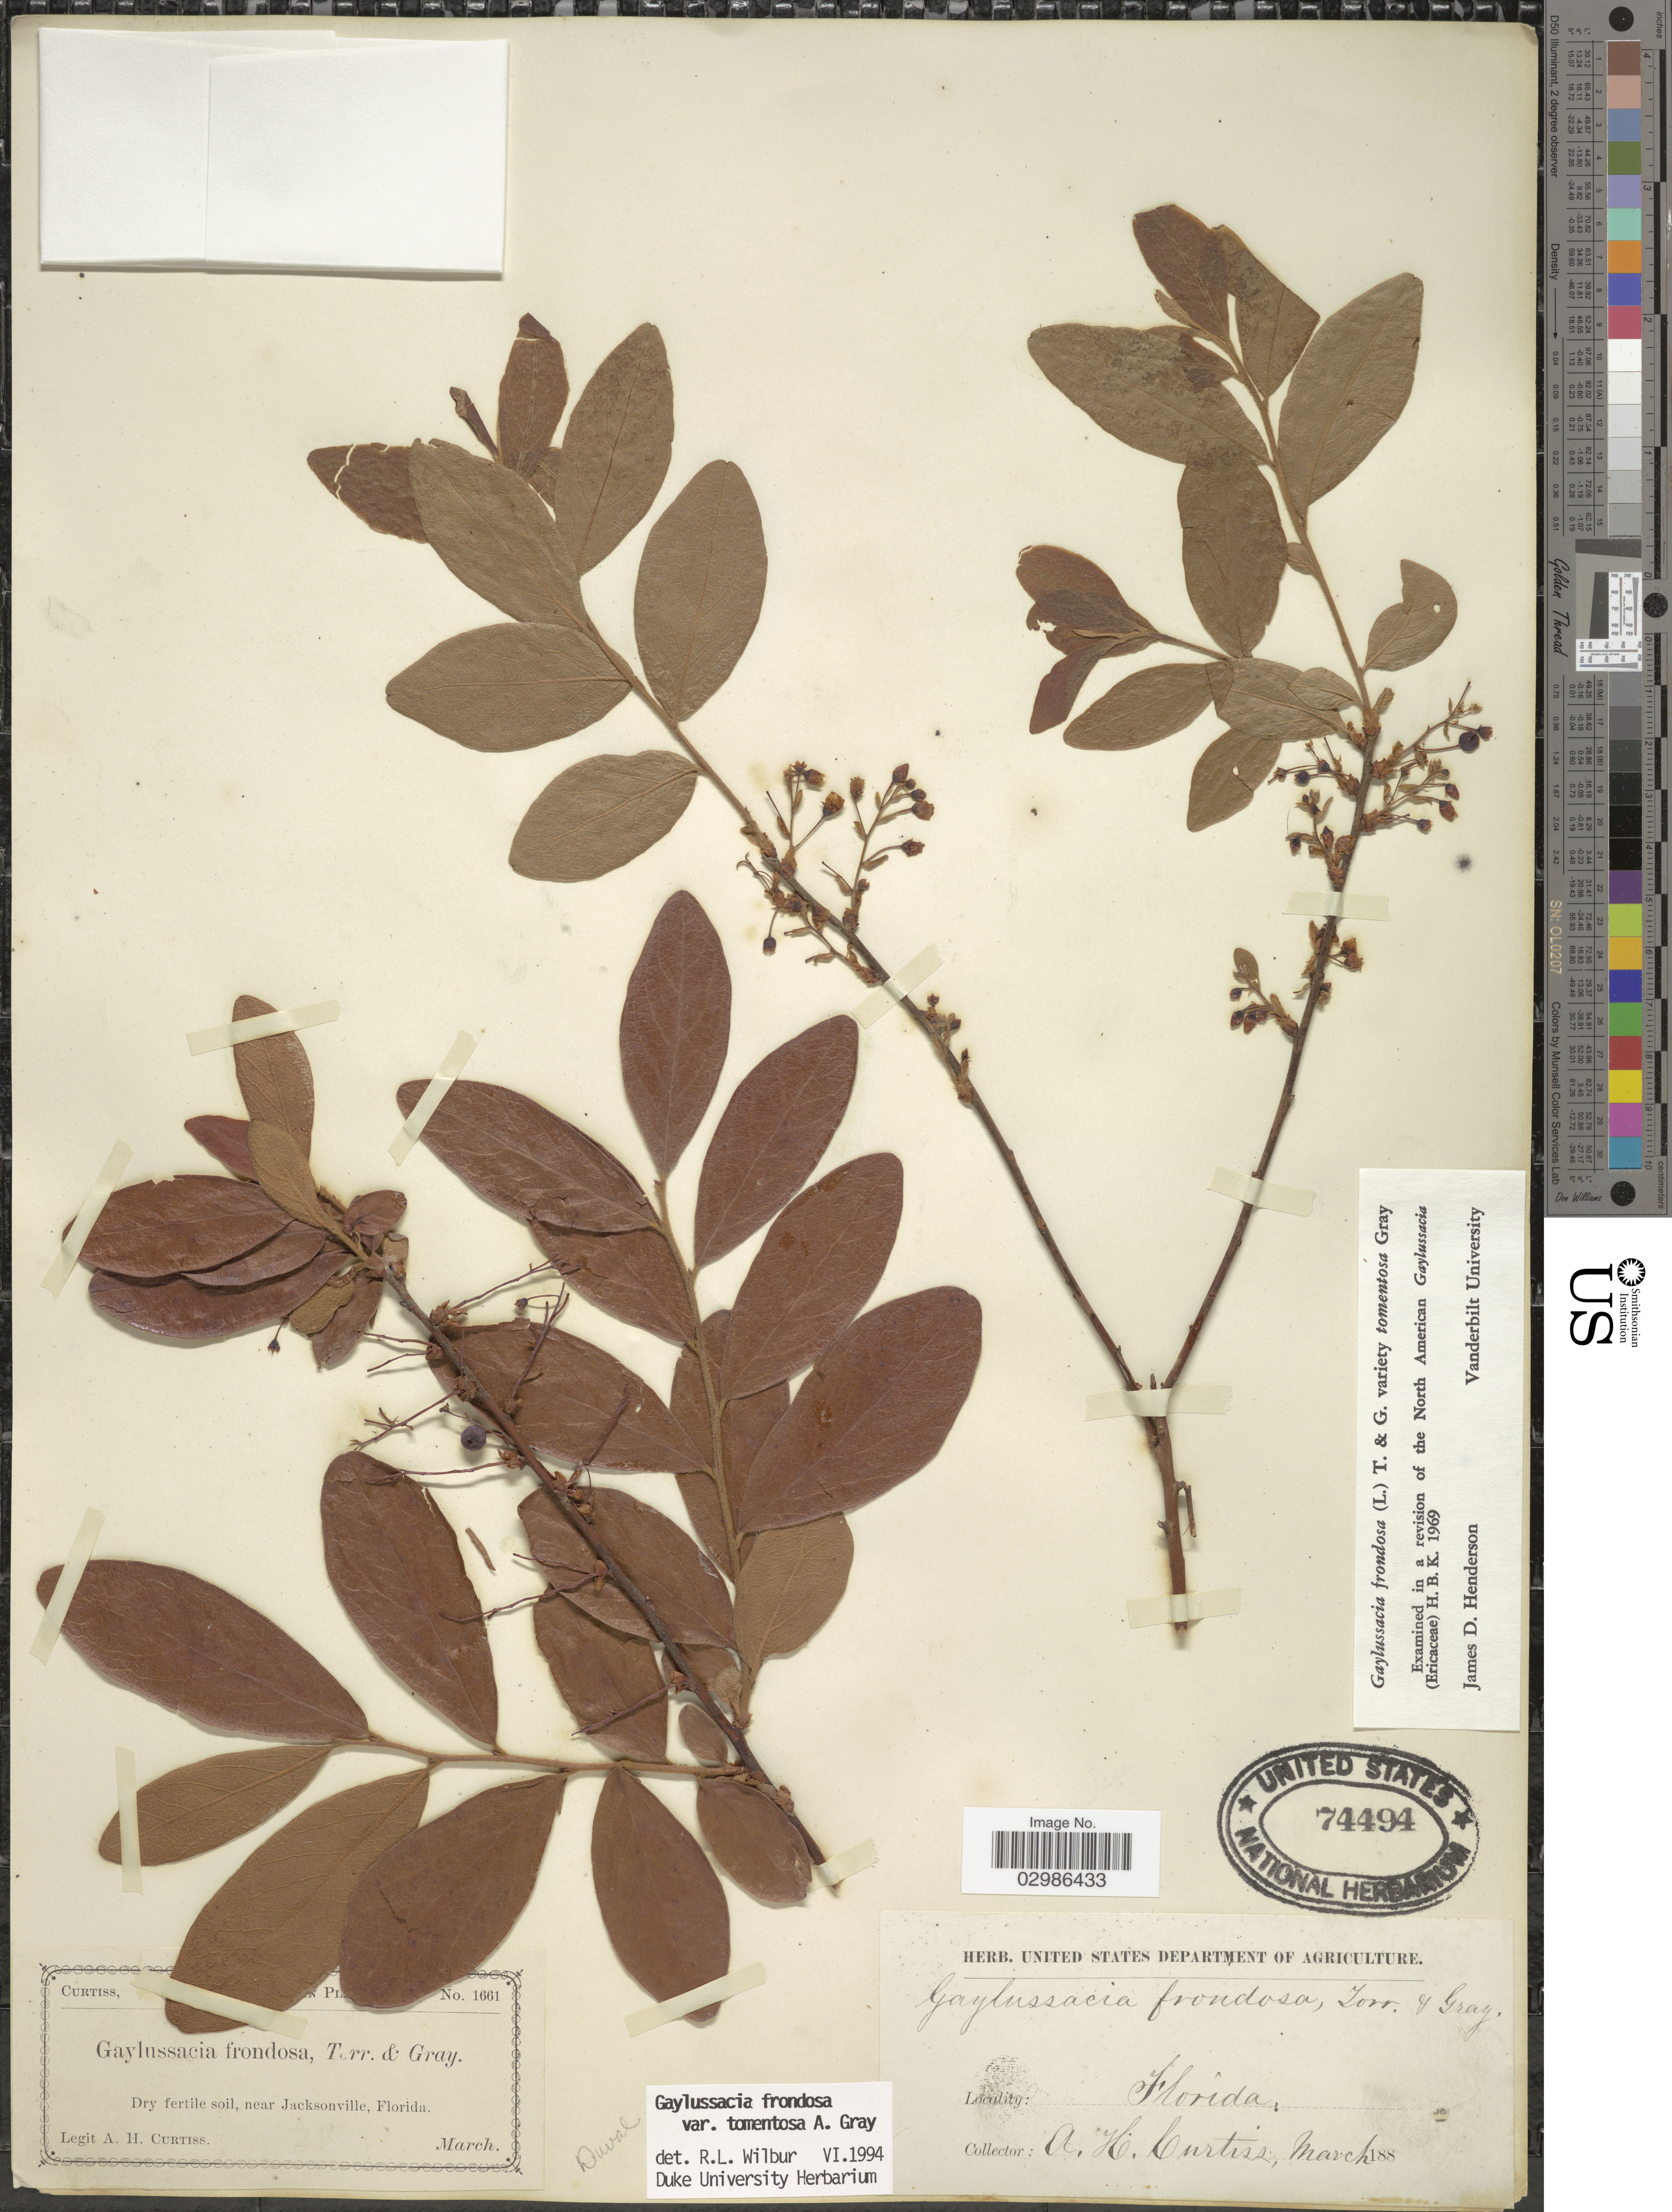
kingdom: Plantae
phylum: Tracheophyta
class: Magnoliopsida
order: Ericales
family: Ericaceae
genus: Gaylussacia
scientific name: Gaylussacia frondosa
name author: (L.) Torr. & A. Gray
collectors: A. H. Curtiss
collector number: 1661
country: United States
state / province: Florida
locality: Near Jacksonville.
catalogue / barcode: US 74494